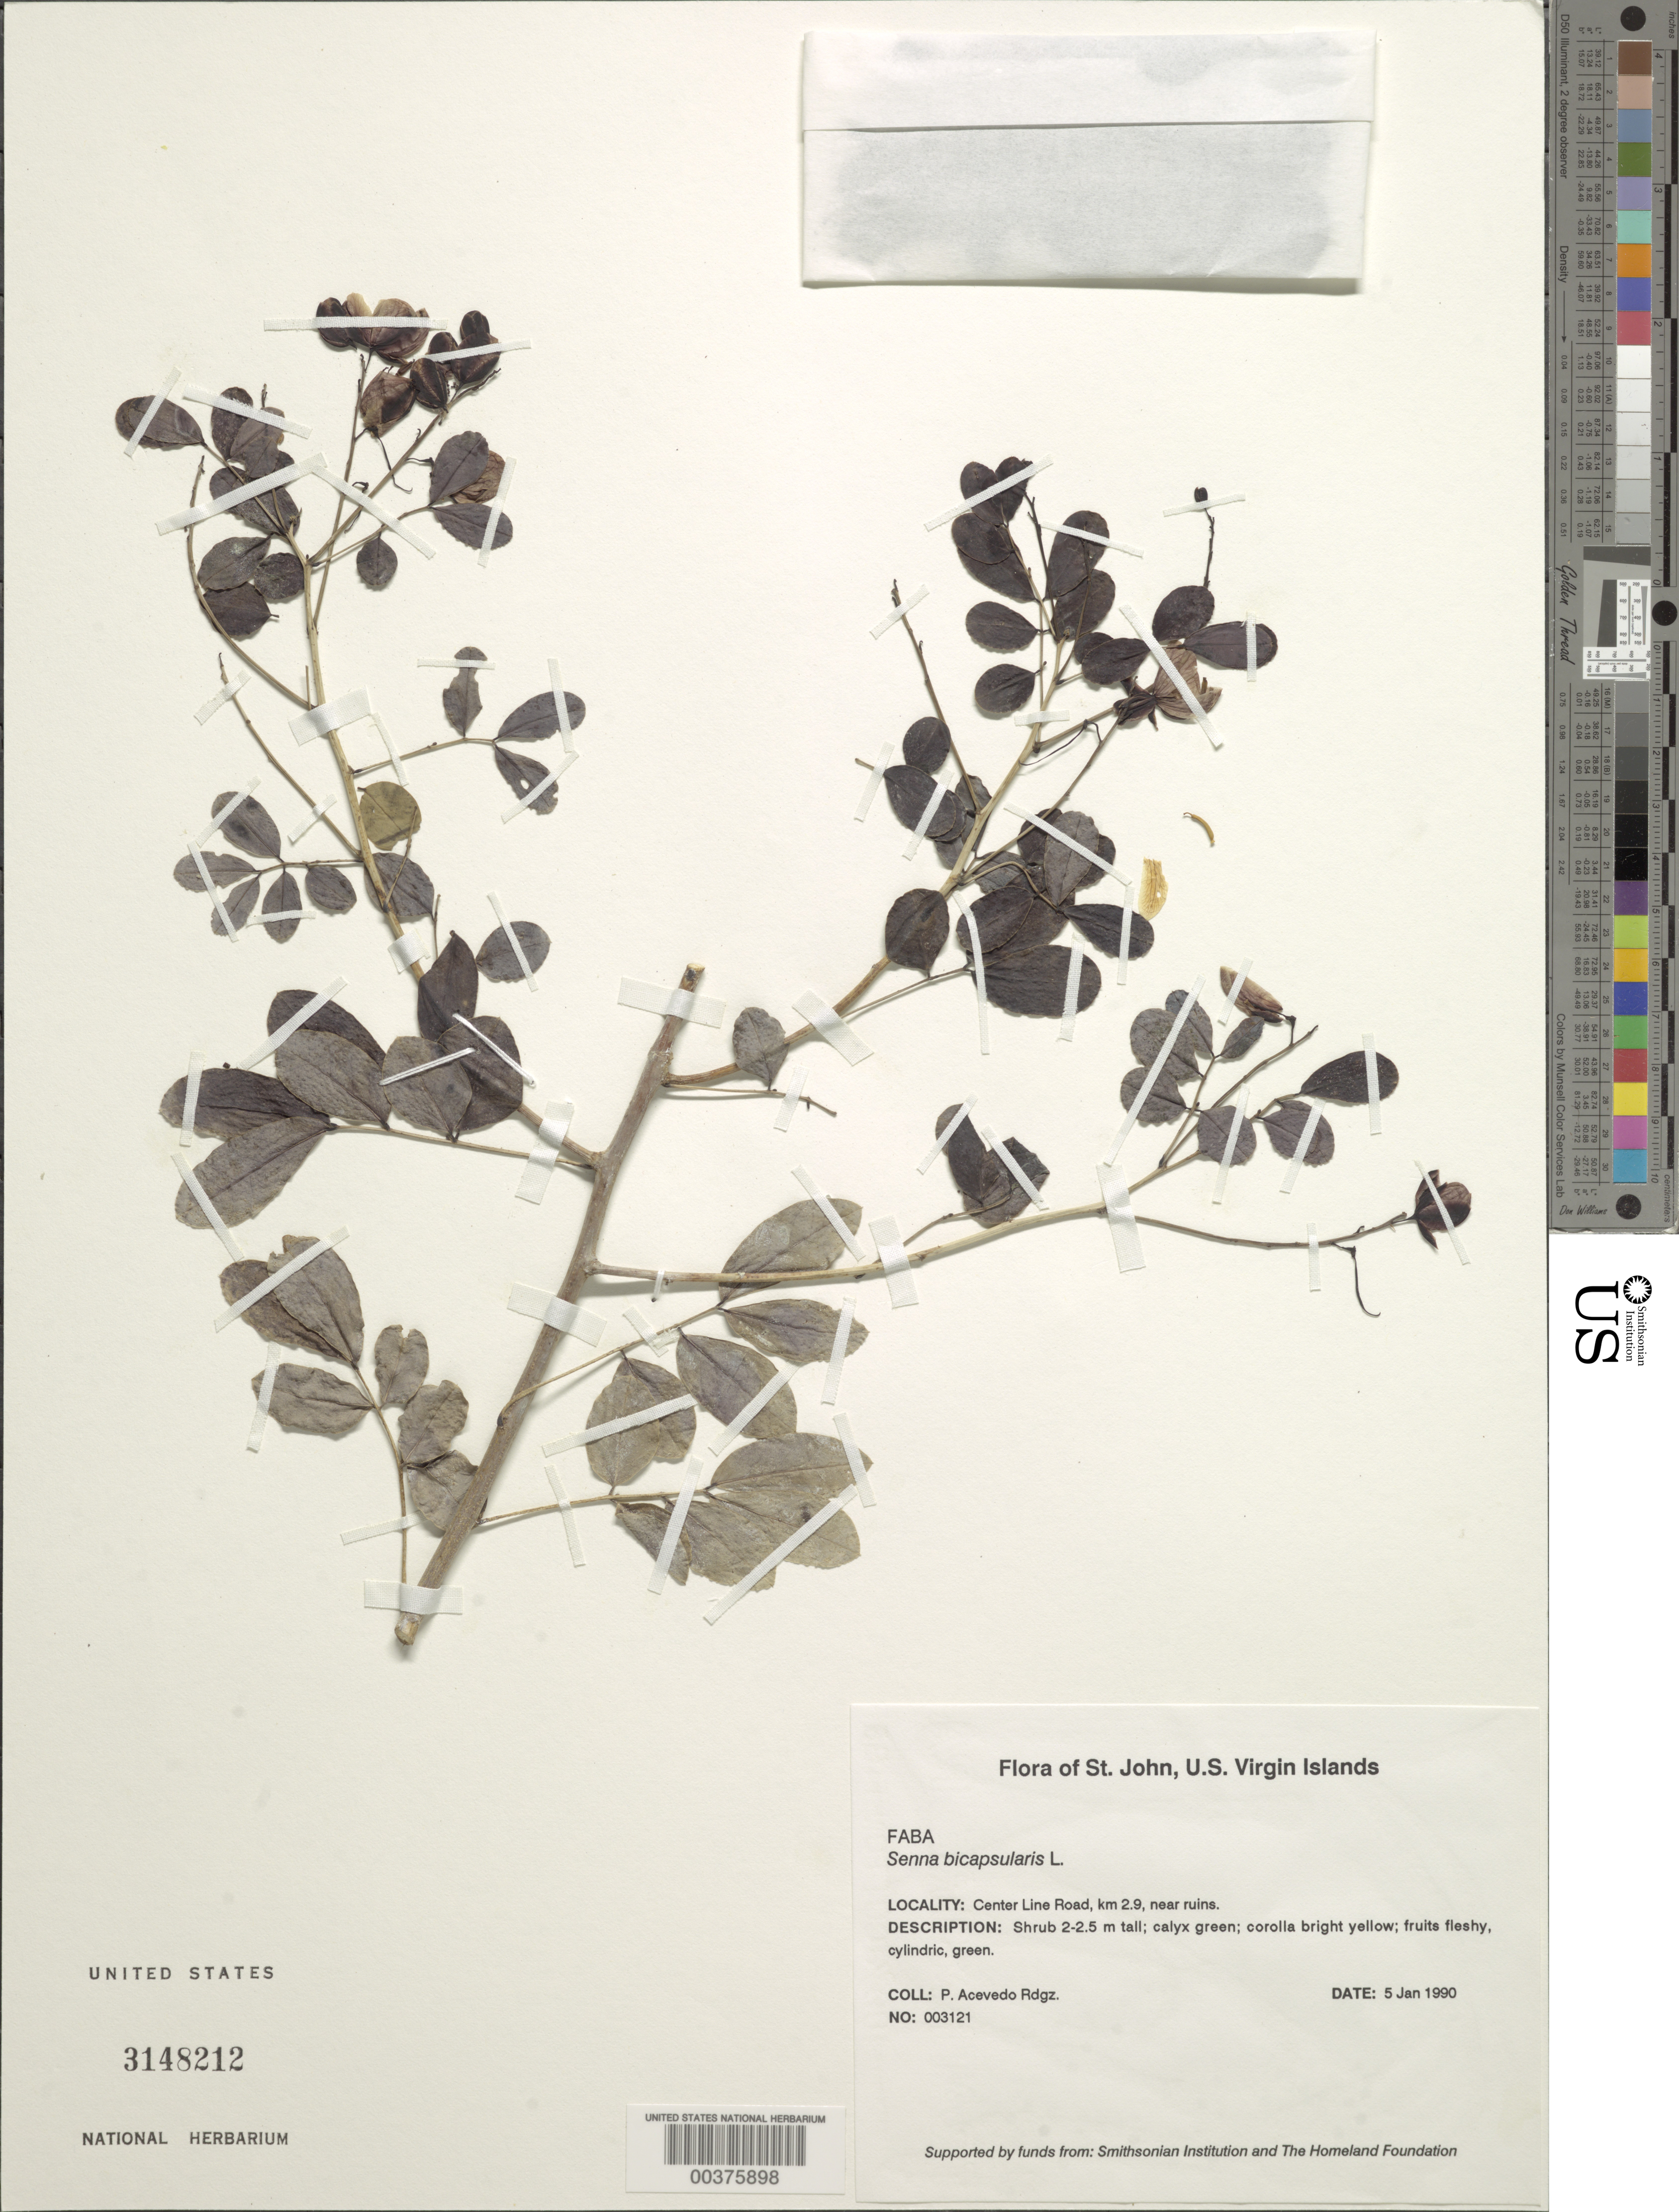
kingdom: Plantae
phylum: Tracheophyta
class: Magnoliopsida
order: Fabales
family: Fabaceae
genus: Senna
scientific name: Senna bicapsularis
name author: (L.) Roxb.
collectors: P. Acevedo-Rodr.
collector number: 3121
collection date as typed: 05 Jan 1991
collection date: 1991-01-05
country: U.S. Virgin Islands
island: St. John Island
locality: Center line road, km 2.9, near ruins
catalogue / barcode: US 3148212